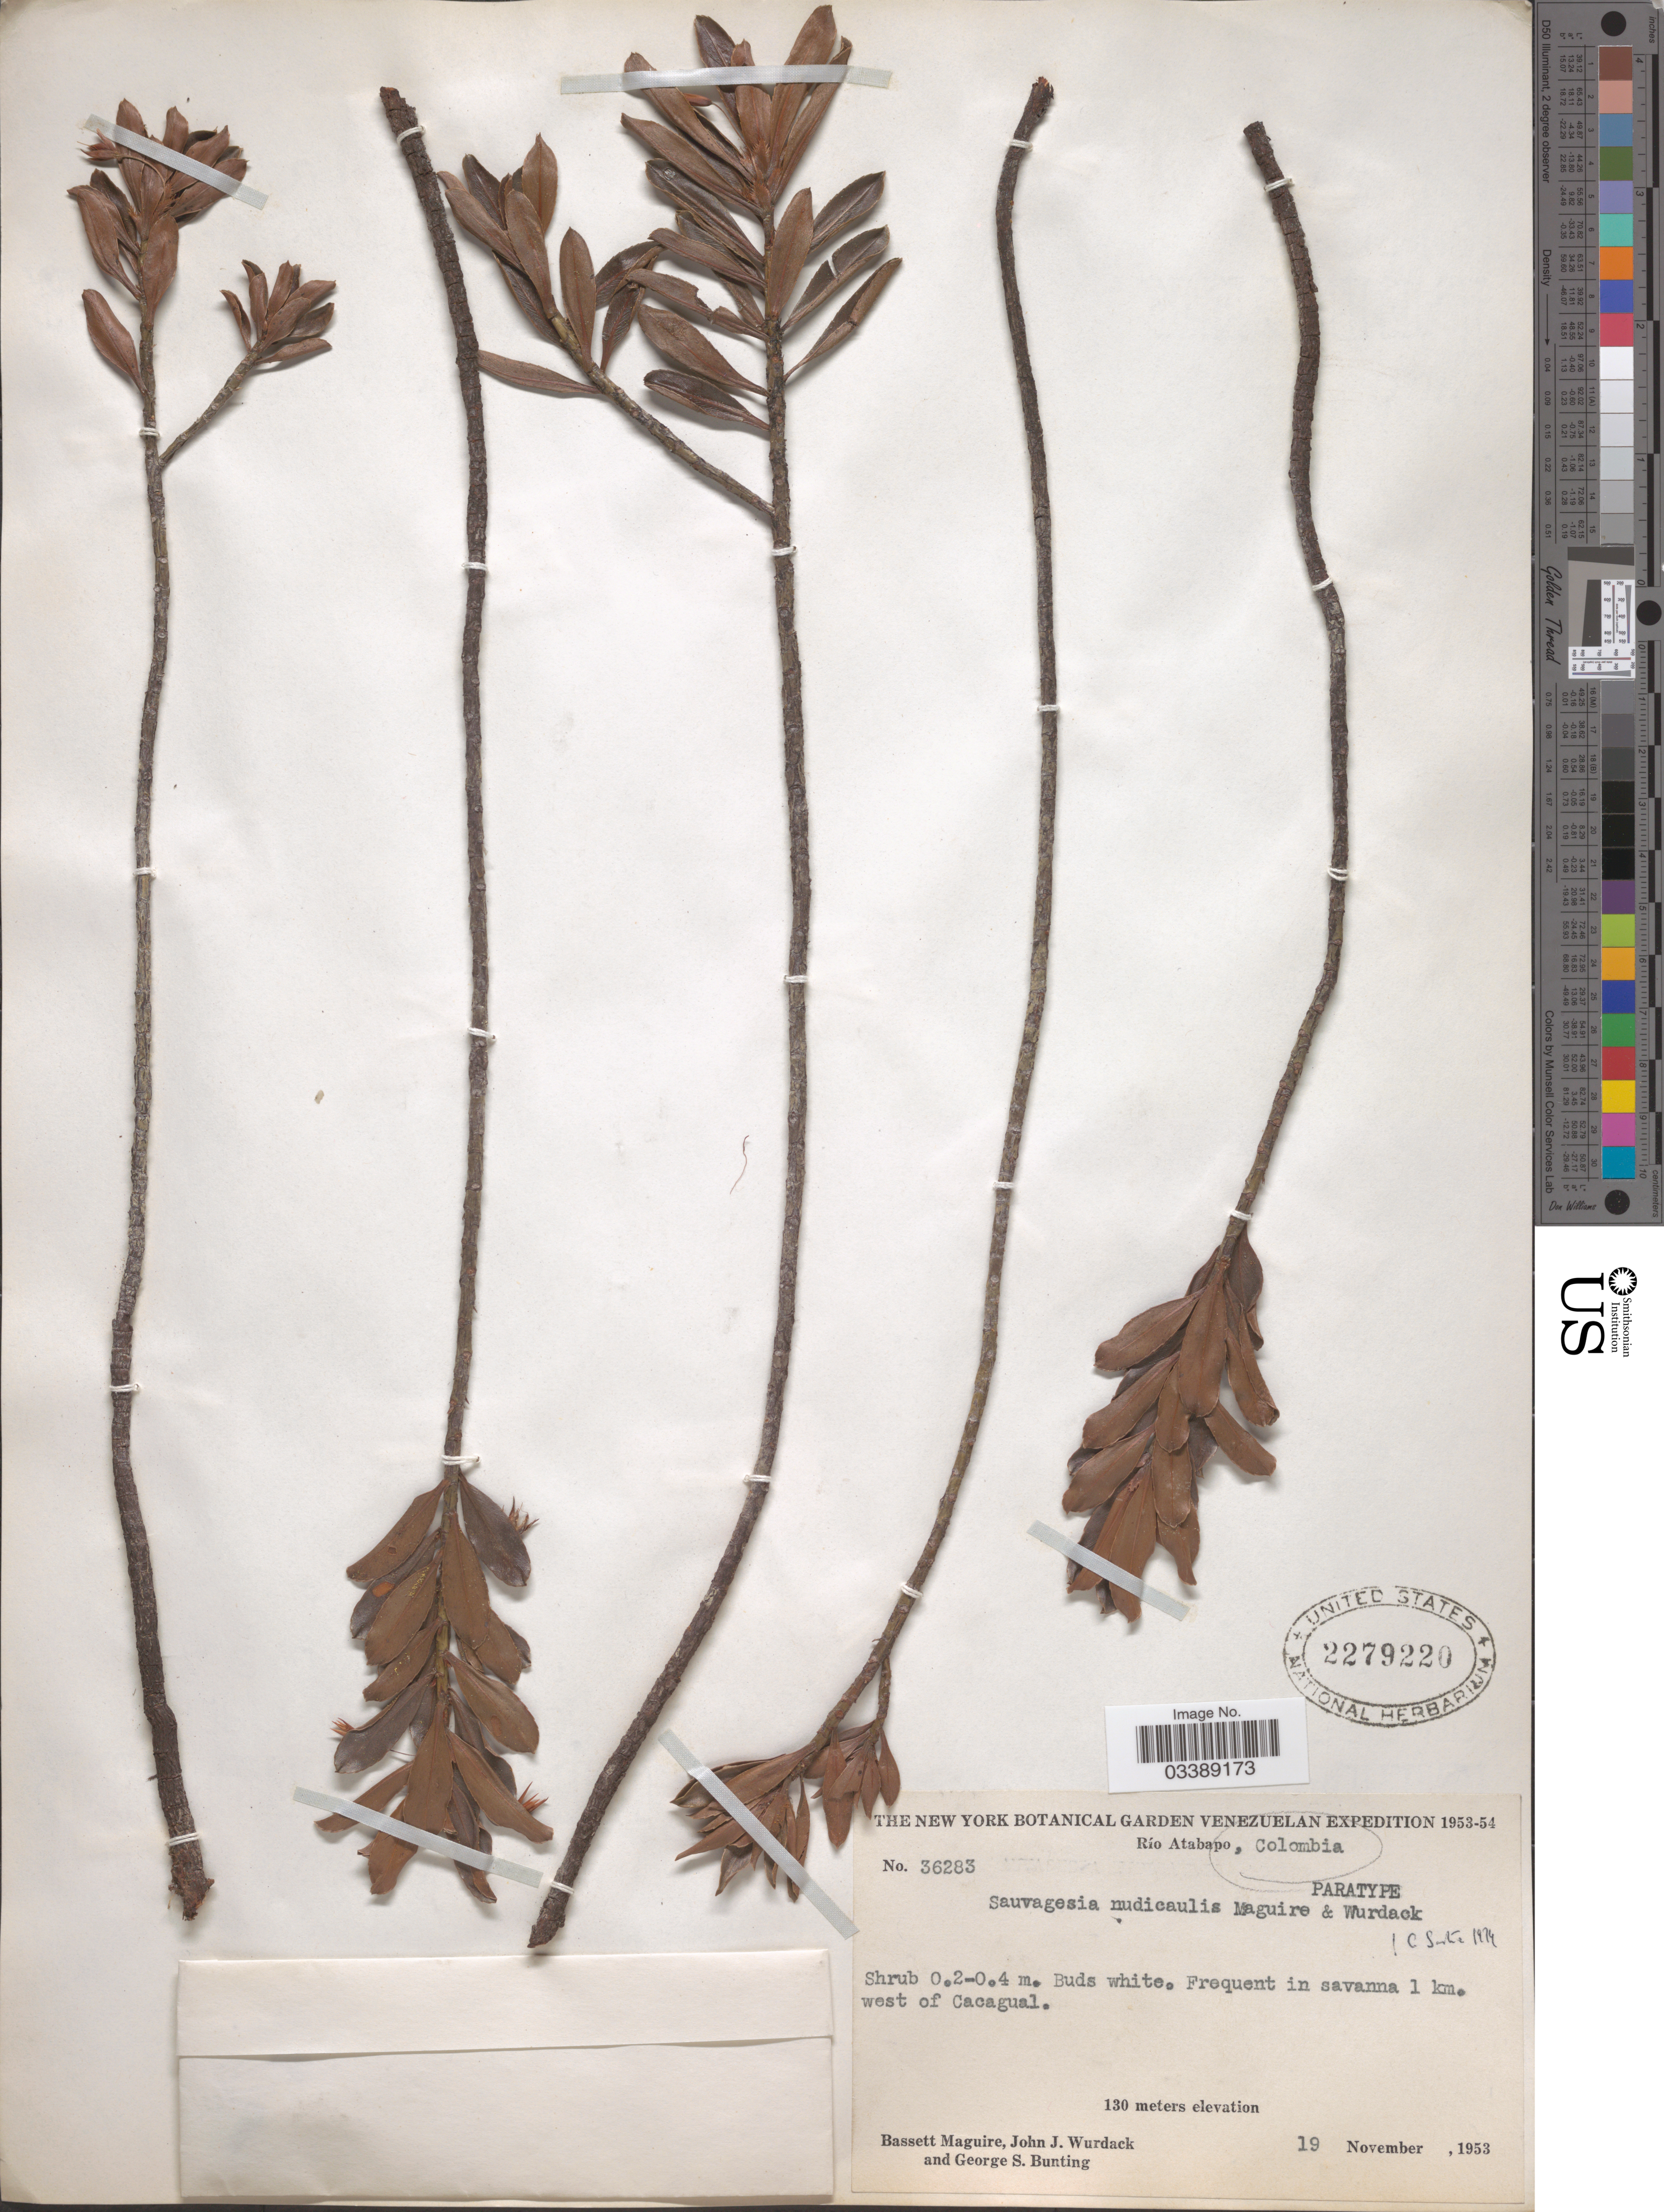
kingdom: Plantae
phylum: Tracheophyta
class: Magnoliopsida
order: Malpighiales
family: Ochnaceae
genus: Sauvagesia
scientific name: Sauvagesia nudicaulis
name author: Maguire & Wurdack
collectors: B. Maguire, J. J. Wurdack & G. S. Bunting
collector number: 36283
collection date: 1953-11-19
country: Colombia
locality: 1 km. west of Cacagual. Río Atabapo.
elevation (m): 130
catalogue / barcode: US 2279220